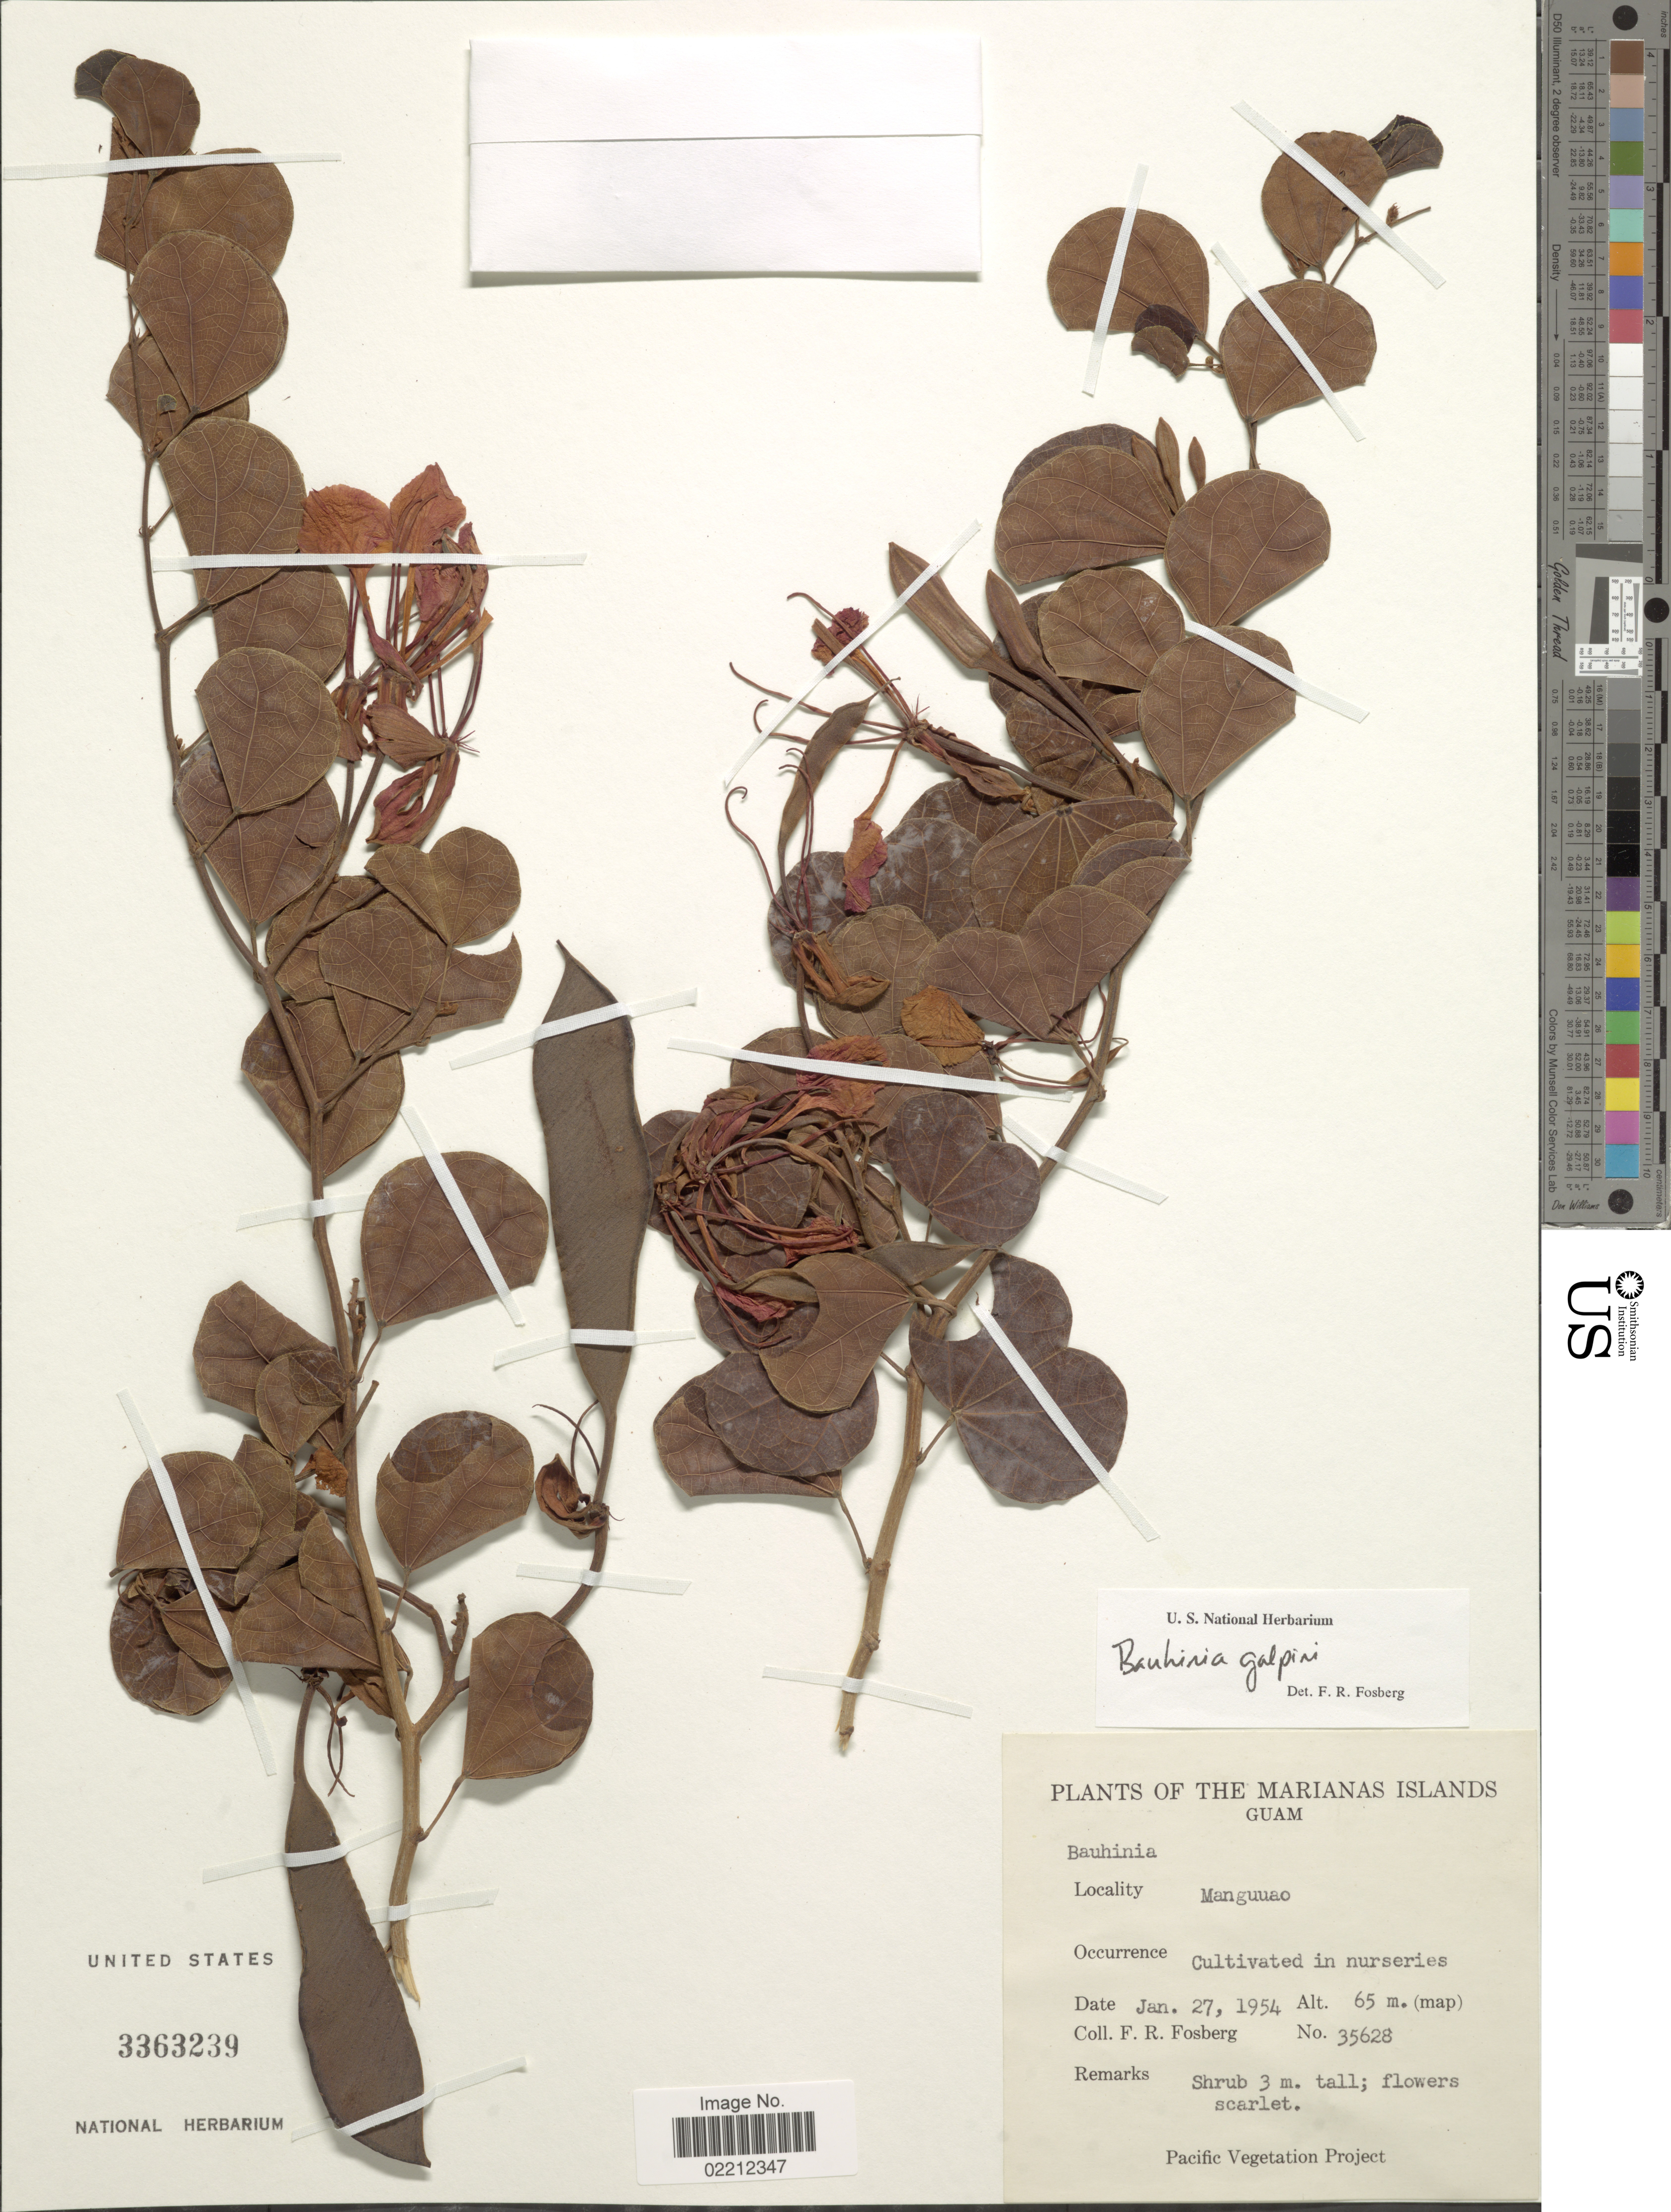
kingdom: Plantae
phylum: Tracheophyta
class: Magnoliopsida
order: Fabales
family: Fabaceae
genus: Bauhinia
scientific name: Bauhinia galpinii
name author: N.E. Br.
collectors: F. R. Fosberg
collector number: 35628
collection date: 1954-01-27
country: Guam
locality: Marianas Islands. Manguuao.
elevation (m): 65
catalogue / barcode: US 3363239